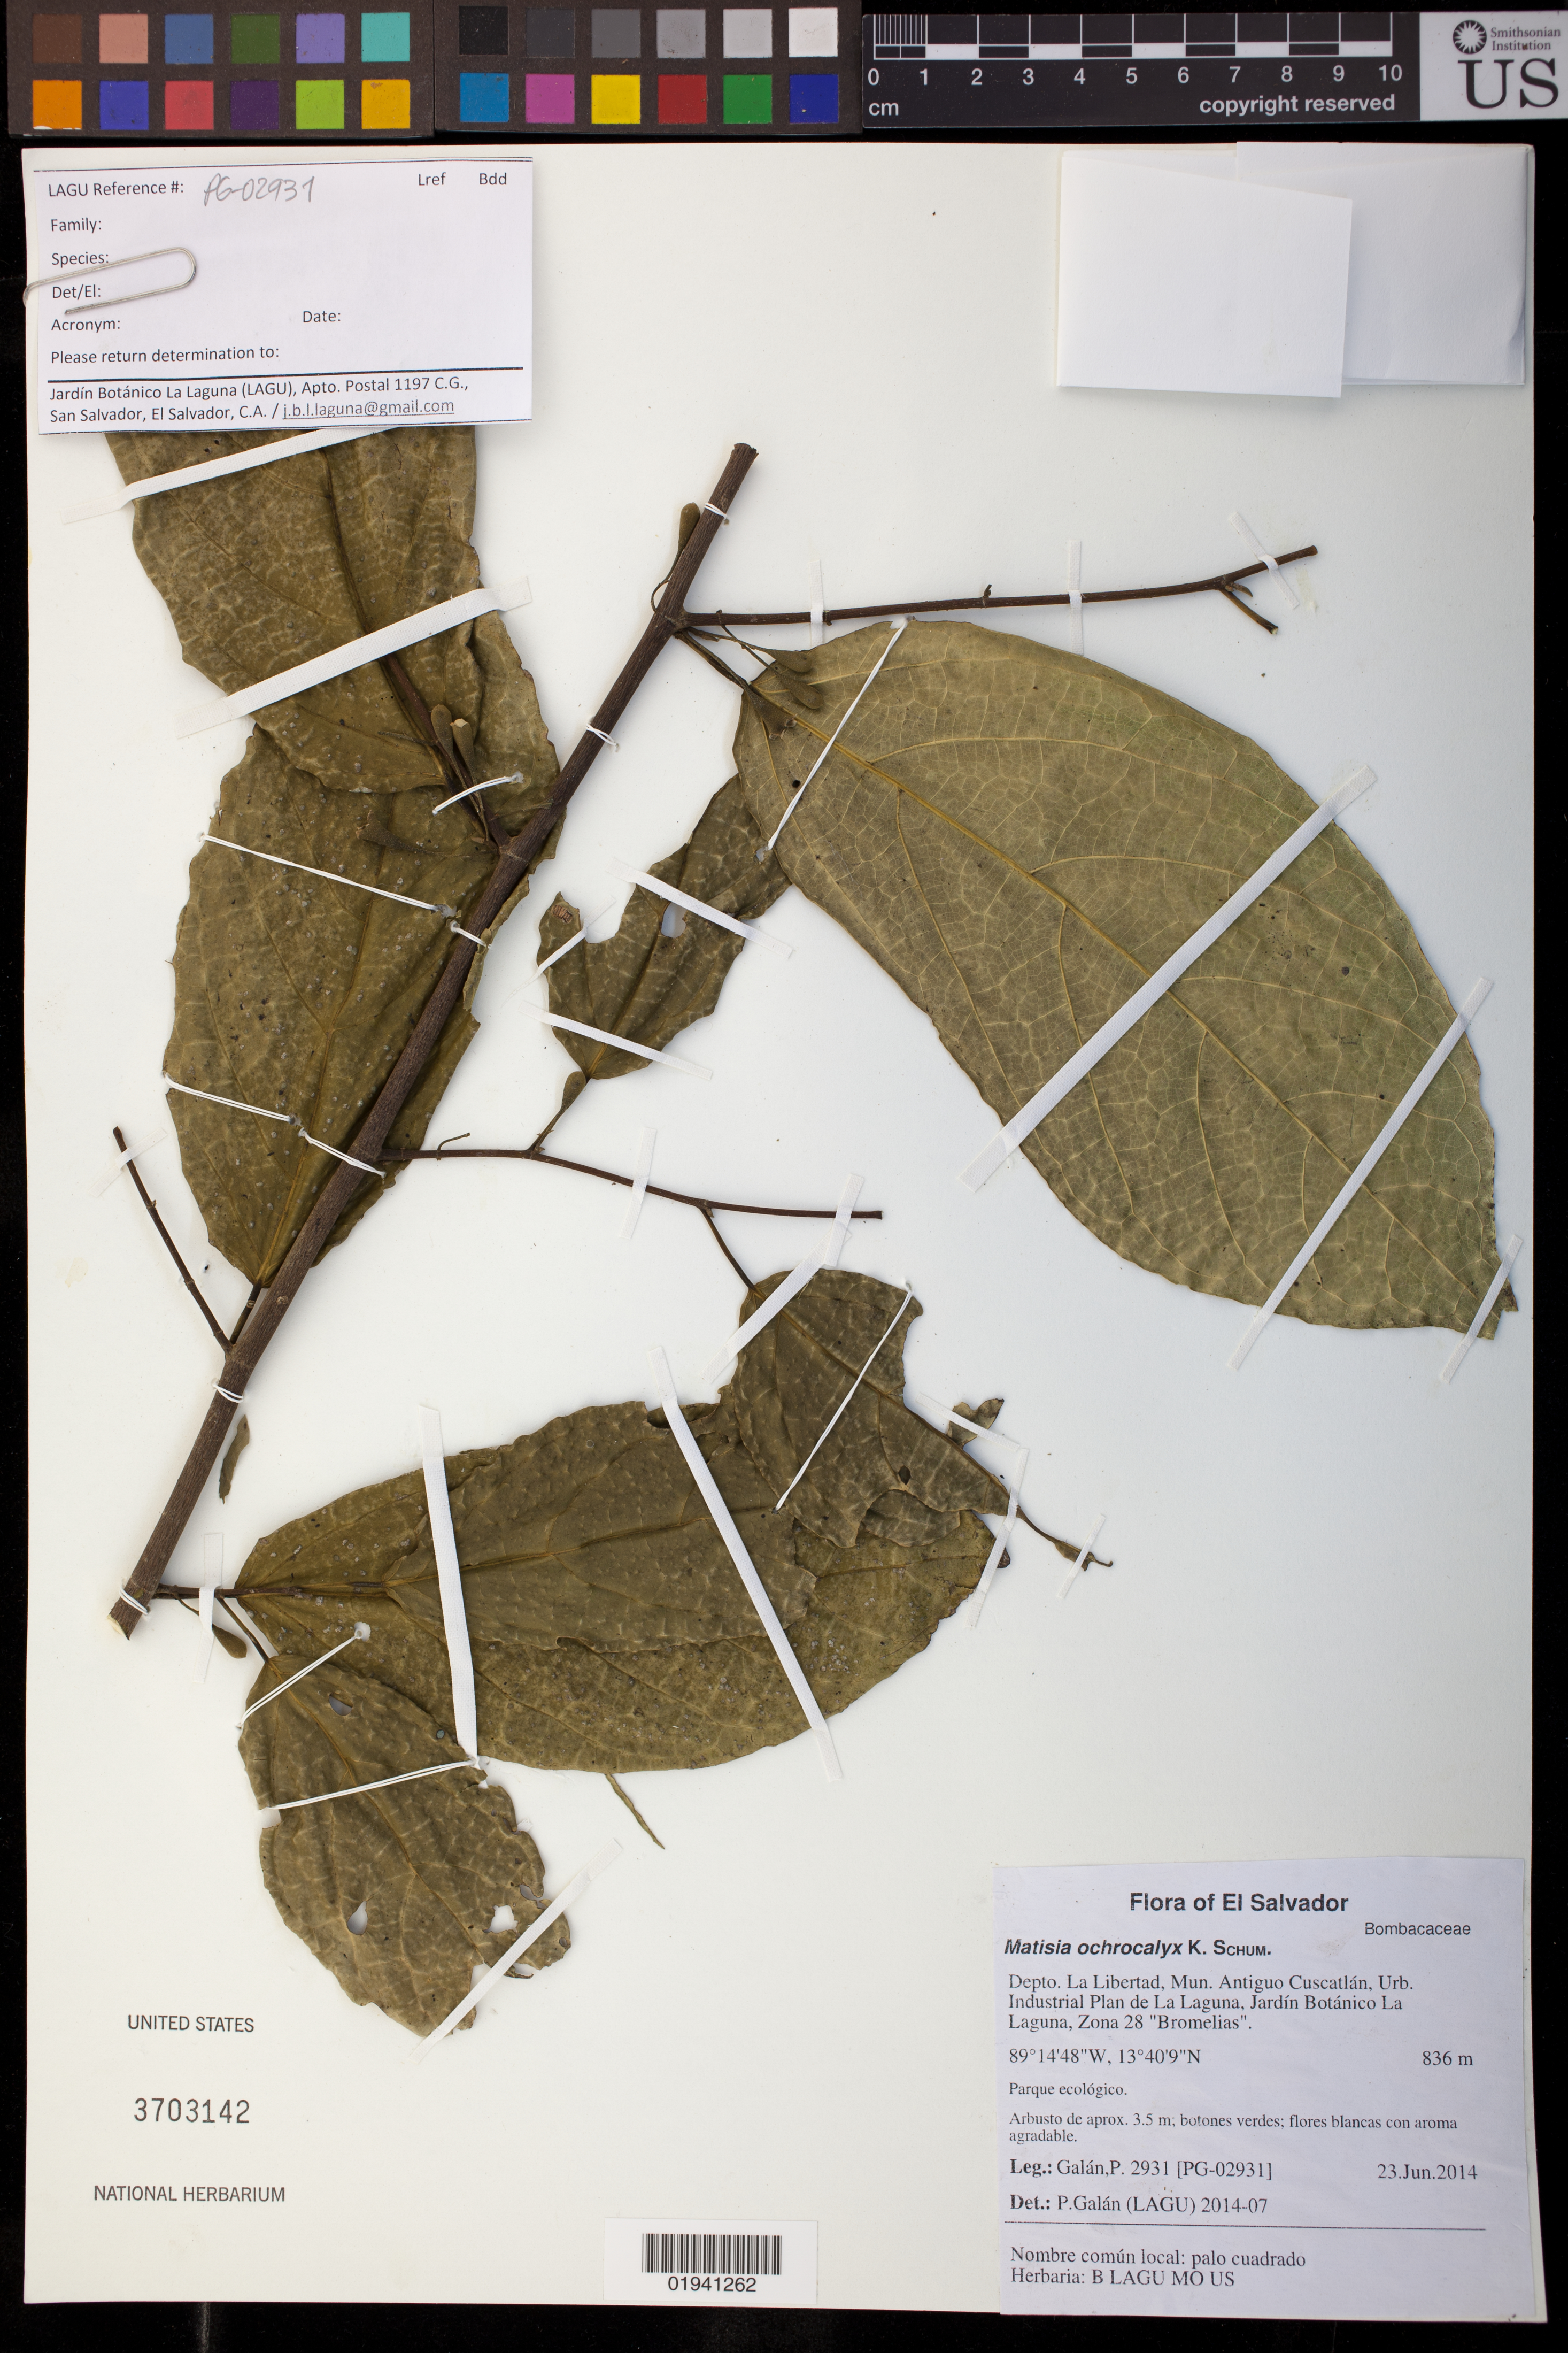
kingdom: Plantae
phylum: Tracheophyta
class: Magnoliopsida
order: Malvales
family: Malvaceae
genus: Matisia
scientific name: Matisia ochrocalyx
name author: K. Schum.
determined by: Galan, P.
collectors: P. Galan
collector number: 2931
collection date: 2014-06-23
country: El Salvador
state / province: La Libertad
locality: Mun. Antiguo Cuscatlan, Urb. Industrial Plan de La Laguna, Jardin Botanico La Laguna, Zona 28 "Bromelias."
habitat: Parque ecologico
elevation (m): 836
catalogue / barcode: US 3703142